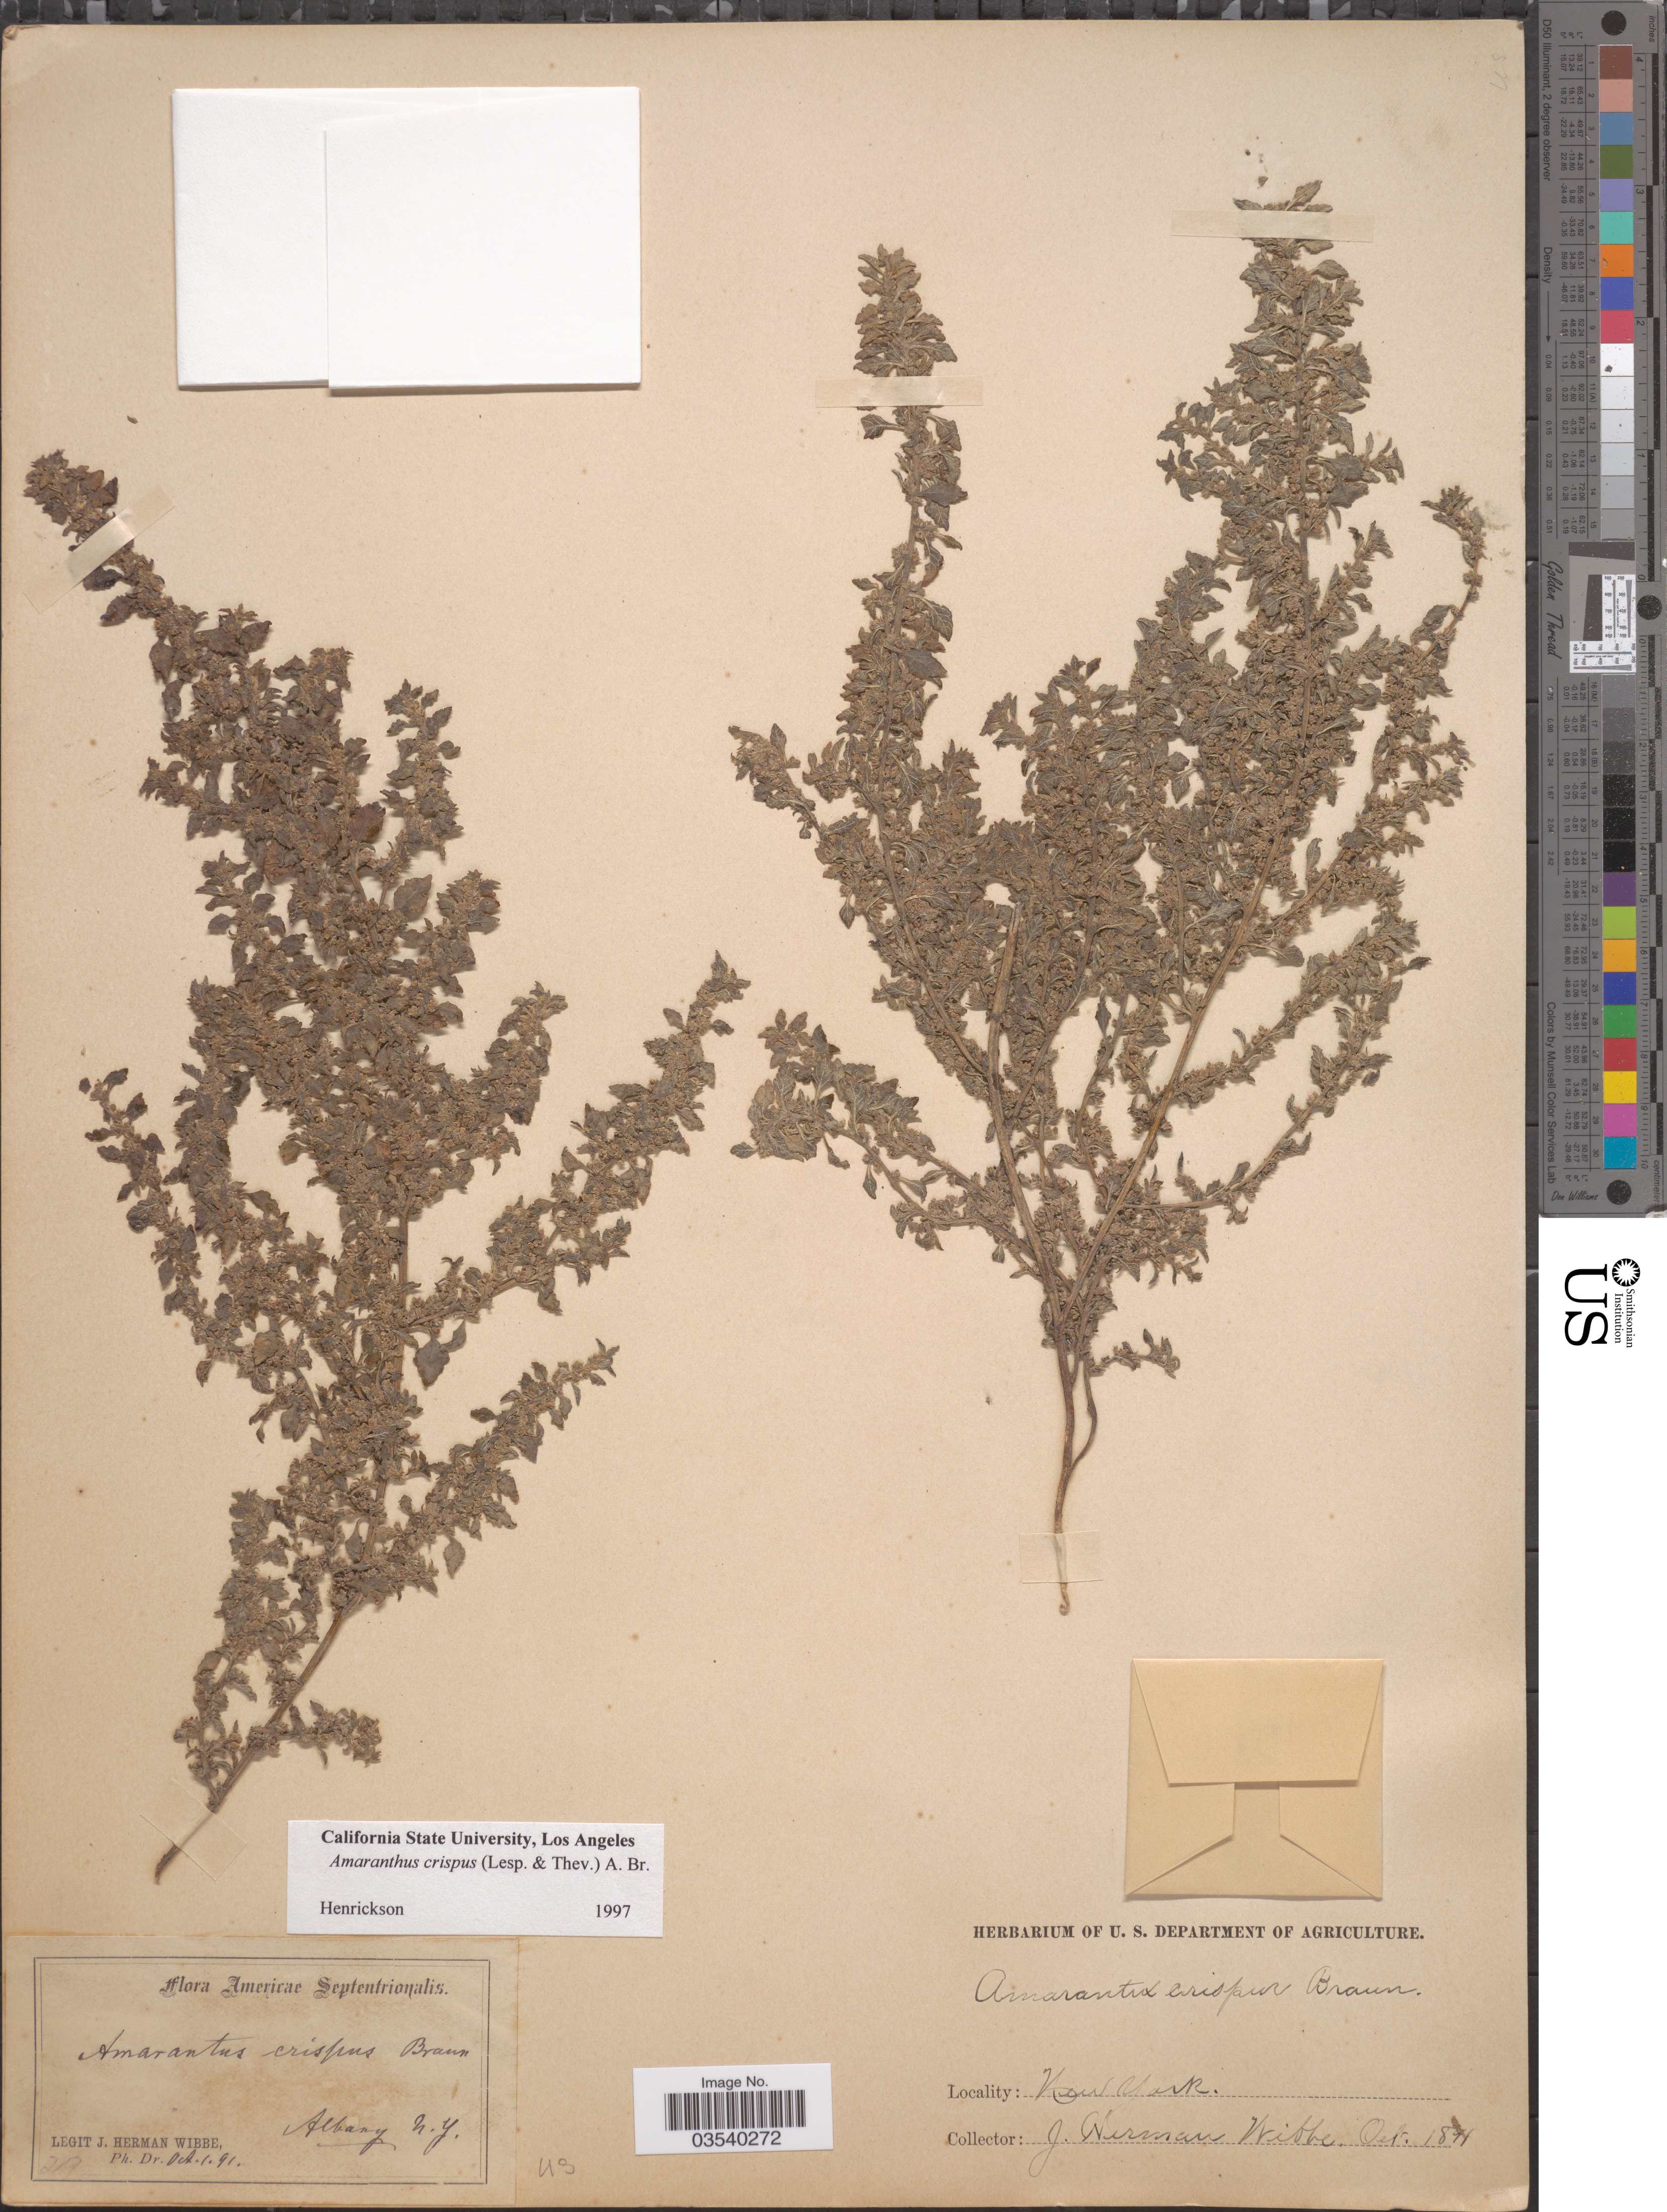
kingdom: Plantae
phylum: Tracheophyta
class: Magnoliopsida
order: Caryophyllales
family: Amaranthaceae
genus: Amaranthus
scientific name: Amaranthus crispus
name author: (Lesp. & Thévenau) A. Braun ex J.M. Coult. & S. Watson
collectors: J. Wibbe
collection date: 1891-10-01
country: United States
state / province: New York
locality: Americæ Septentrionalis. Albany.